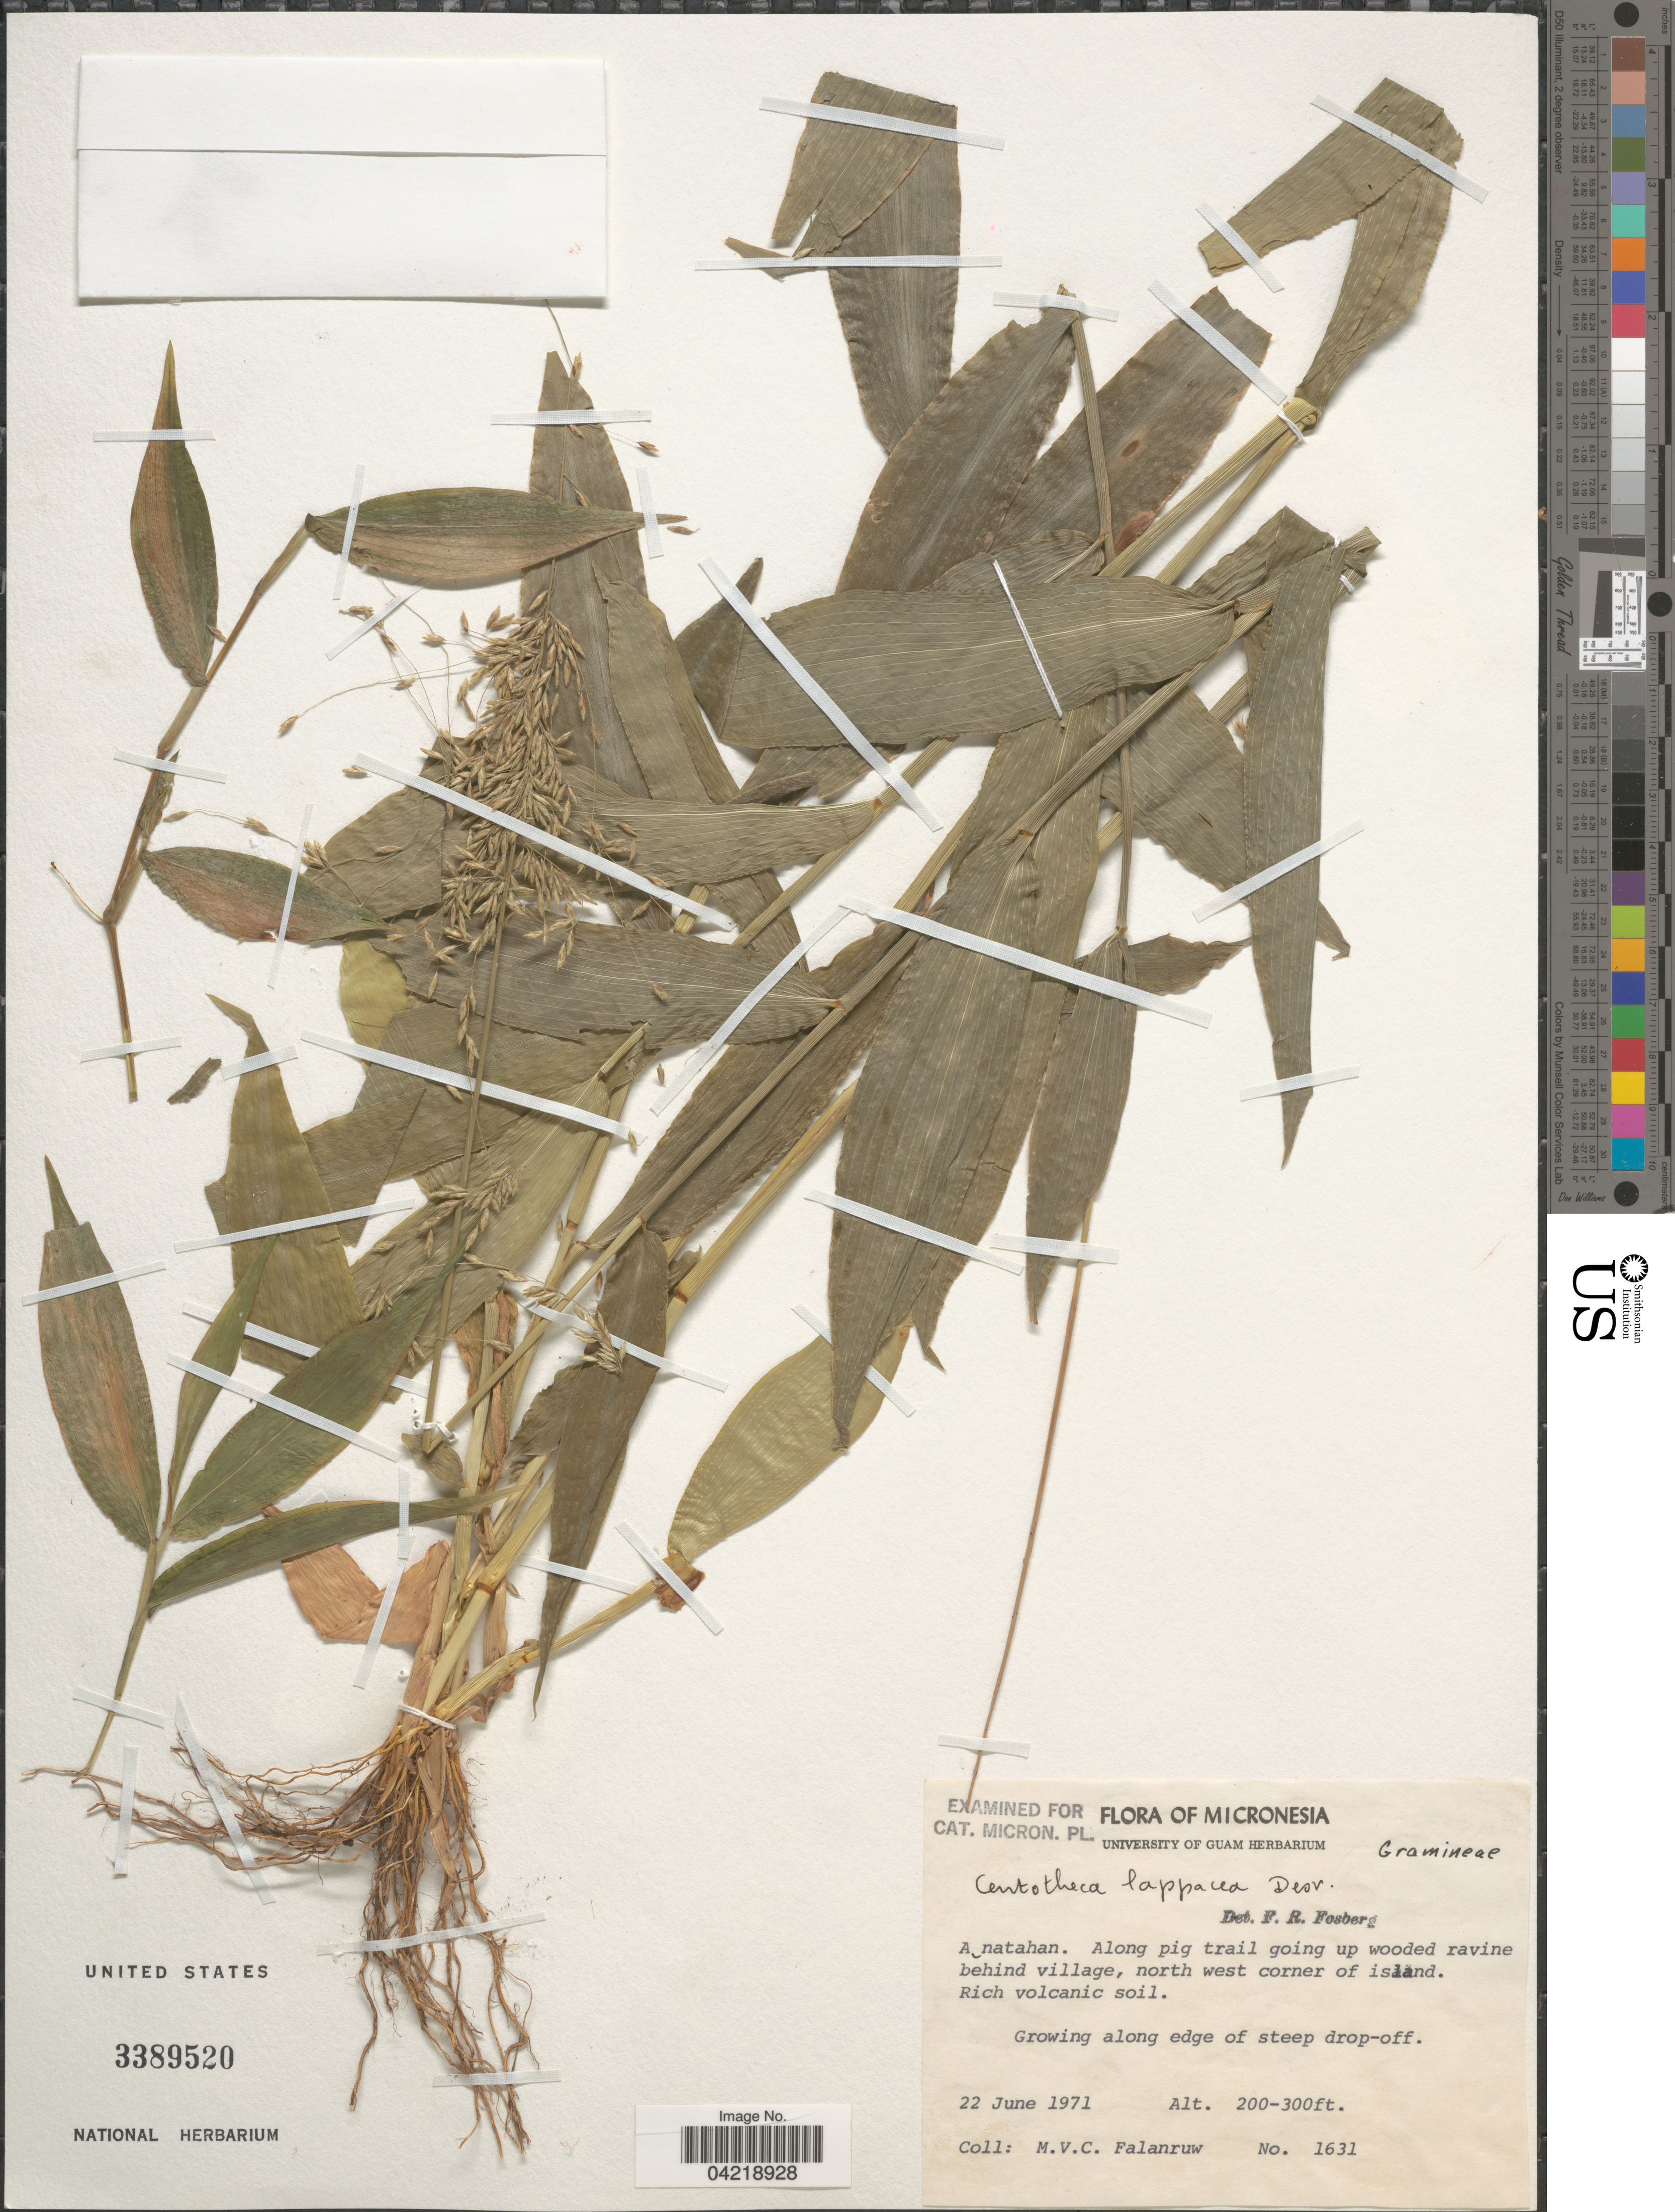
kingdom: Plantae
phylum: Tracheophyta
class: Liliopsida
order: Poales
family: Poaceae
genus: Centotheca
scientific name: Centotheca lappacea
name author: (L.) Desv.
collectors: M. V. Falanruw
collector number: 1631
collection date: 1971-06-22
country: Northern Mariana Islands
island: Anatahan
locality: Anatahan. Along pig trail going up wooded ravine behind village, north west corner of island.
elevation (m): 61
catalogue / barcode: US 3389520